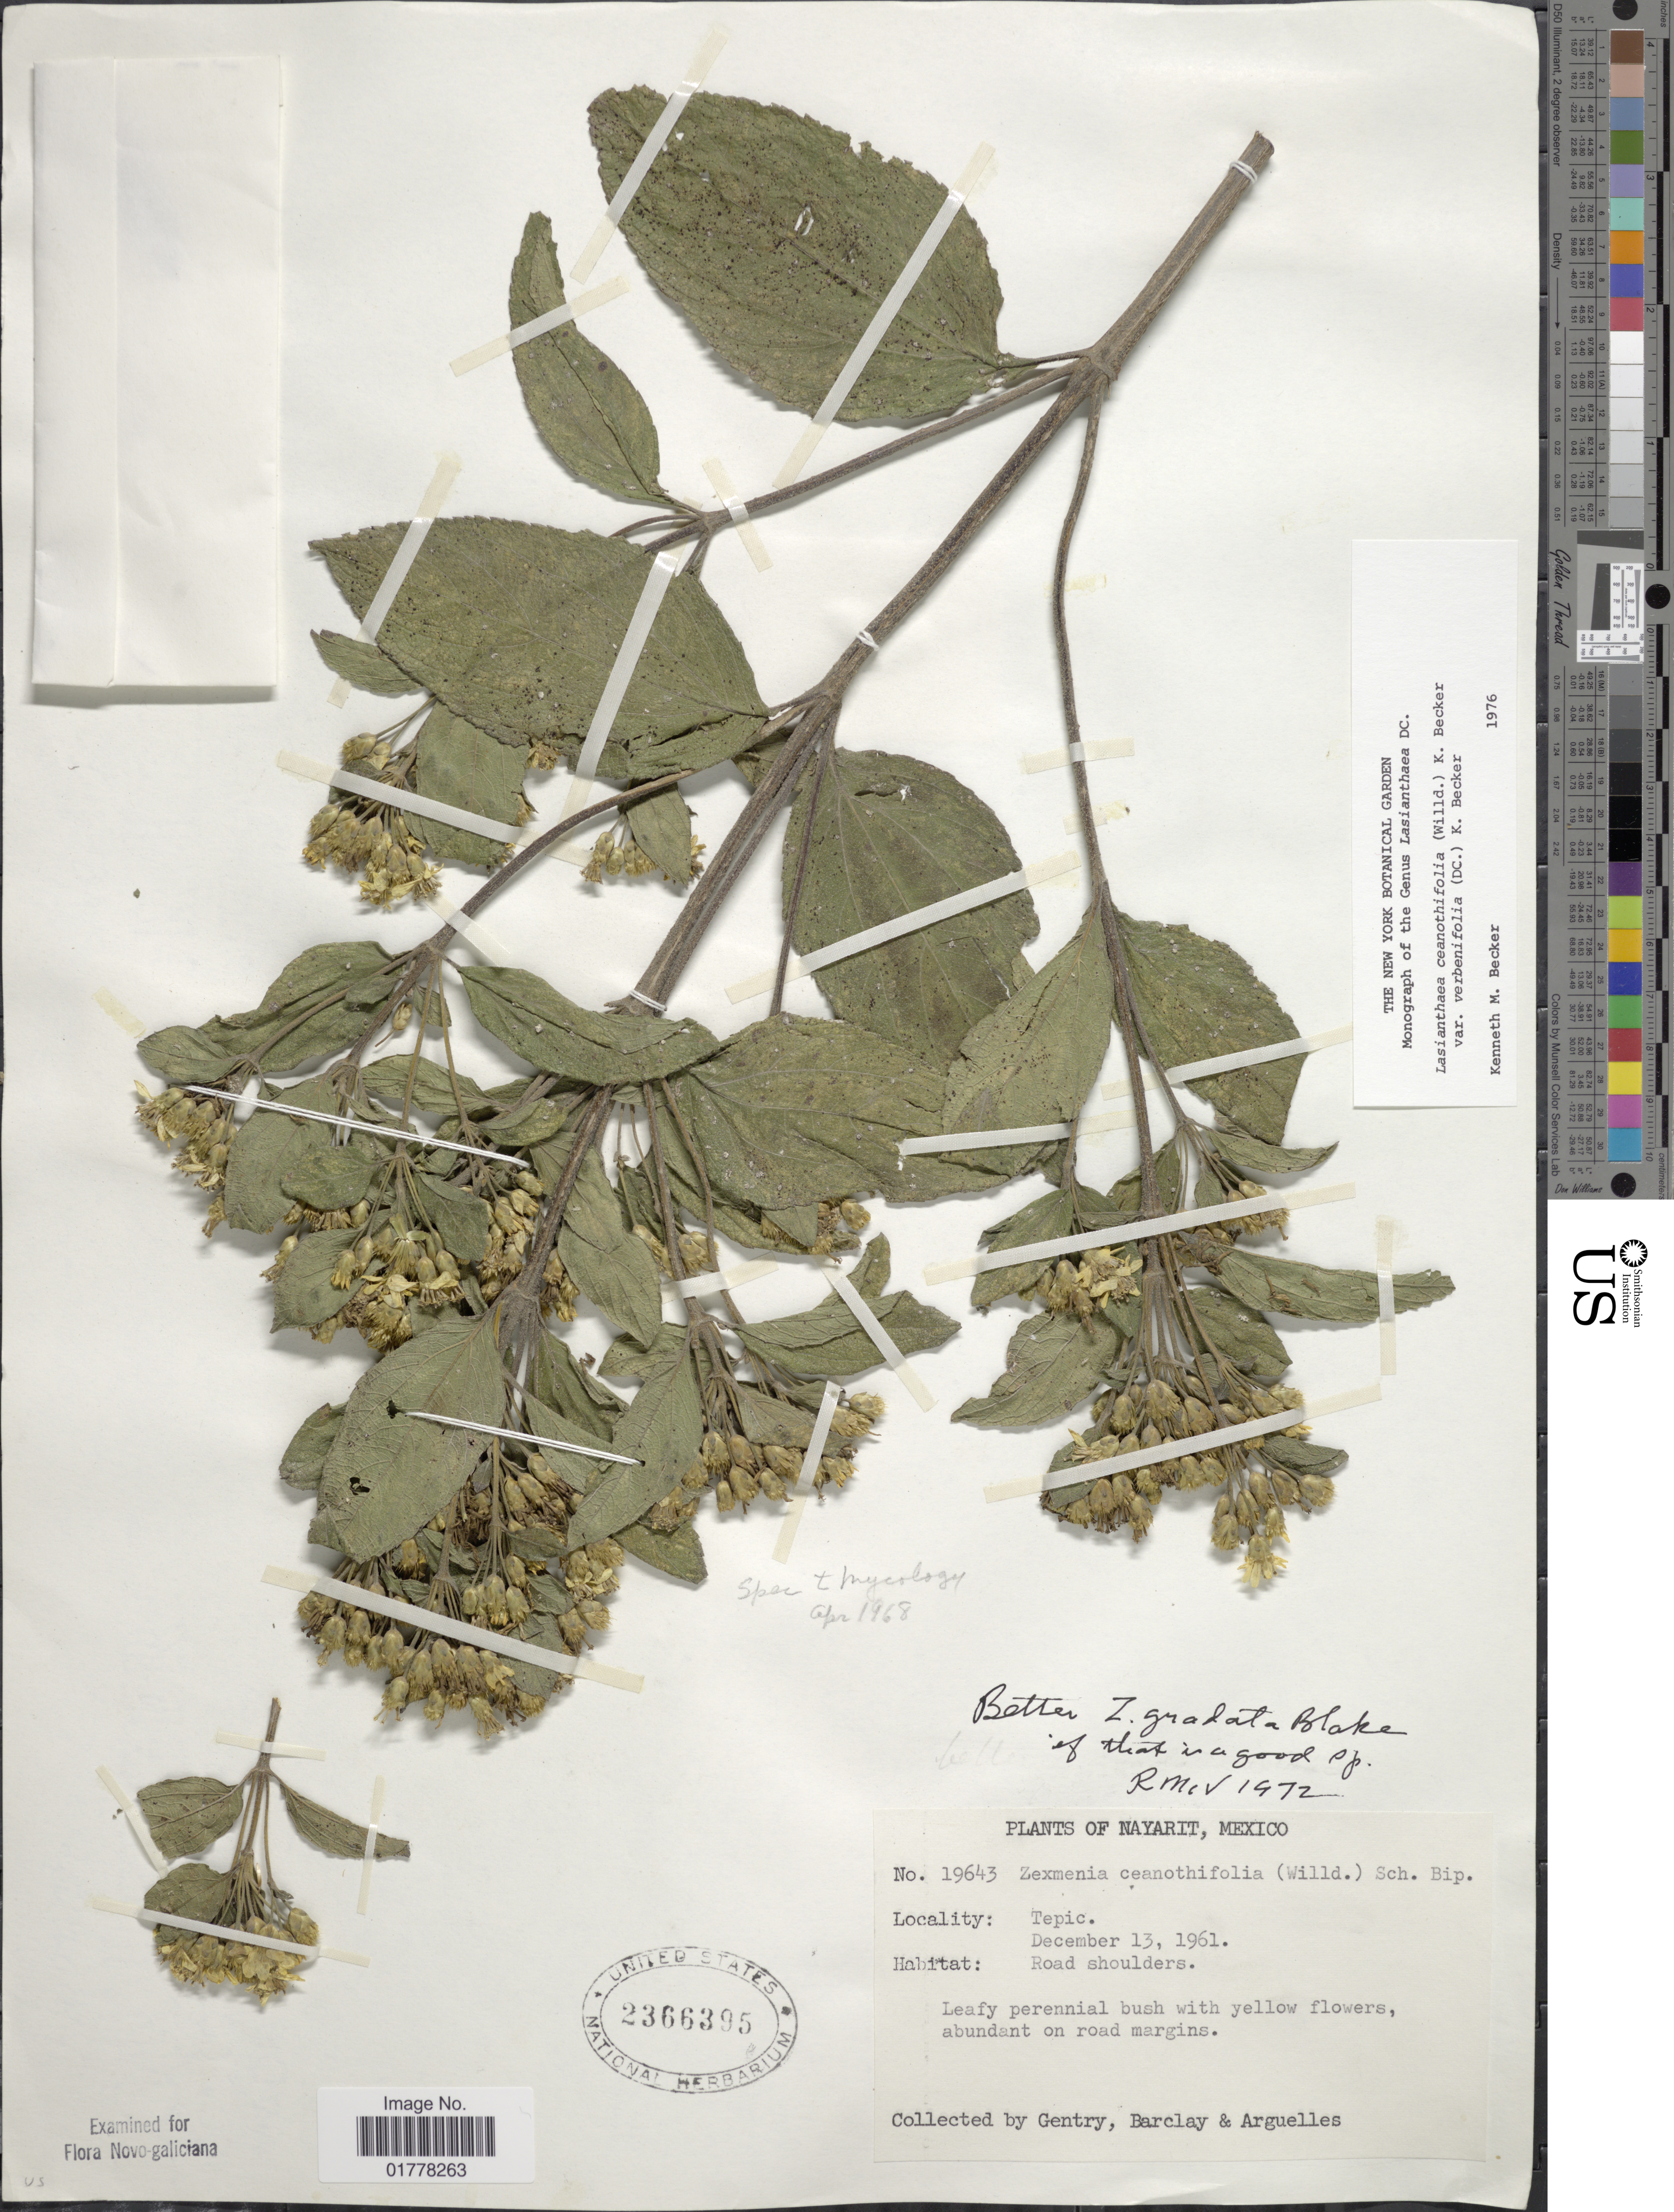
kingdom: Plantae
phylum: Tracheophyta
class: Magnoliopsida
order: Asterales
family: Asteraceae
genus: Lasianthaea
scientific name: Lasianthaea ceanothifolia var. verbenifolia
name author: (DC.) K.M. Becker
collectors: Gentry, --, -- Barclay & Arguelles, --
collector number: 19643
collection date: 1961-12-13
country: Mexico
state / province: Nayarit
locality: Tepic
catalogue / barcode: US 2366395